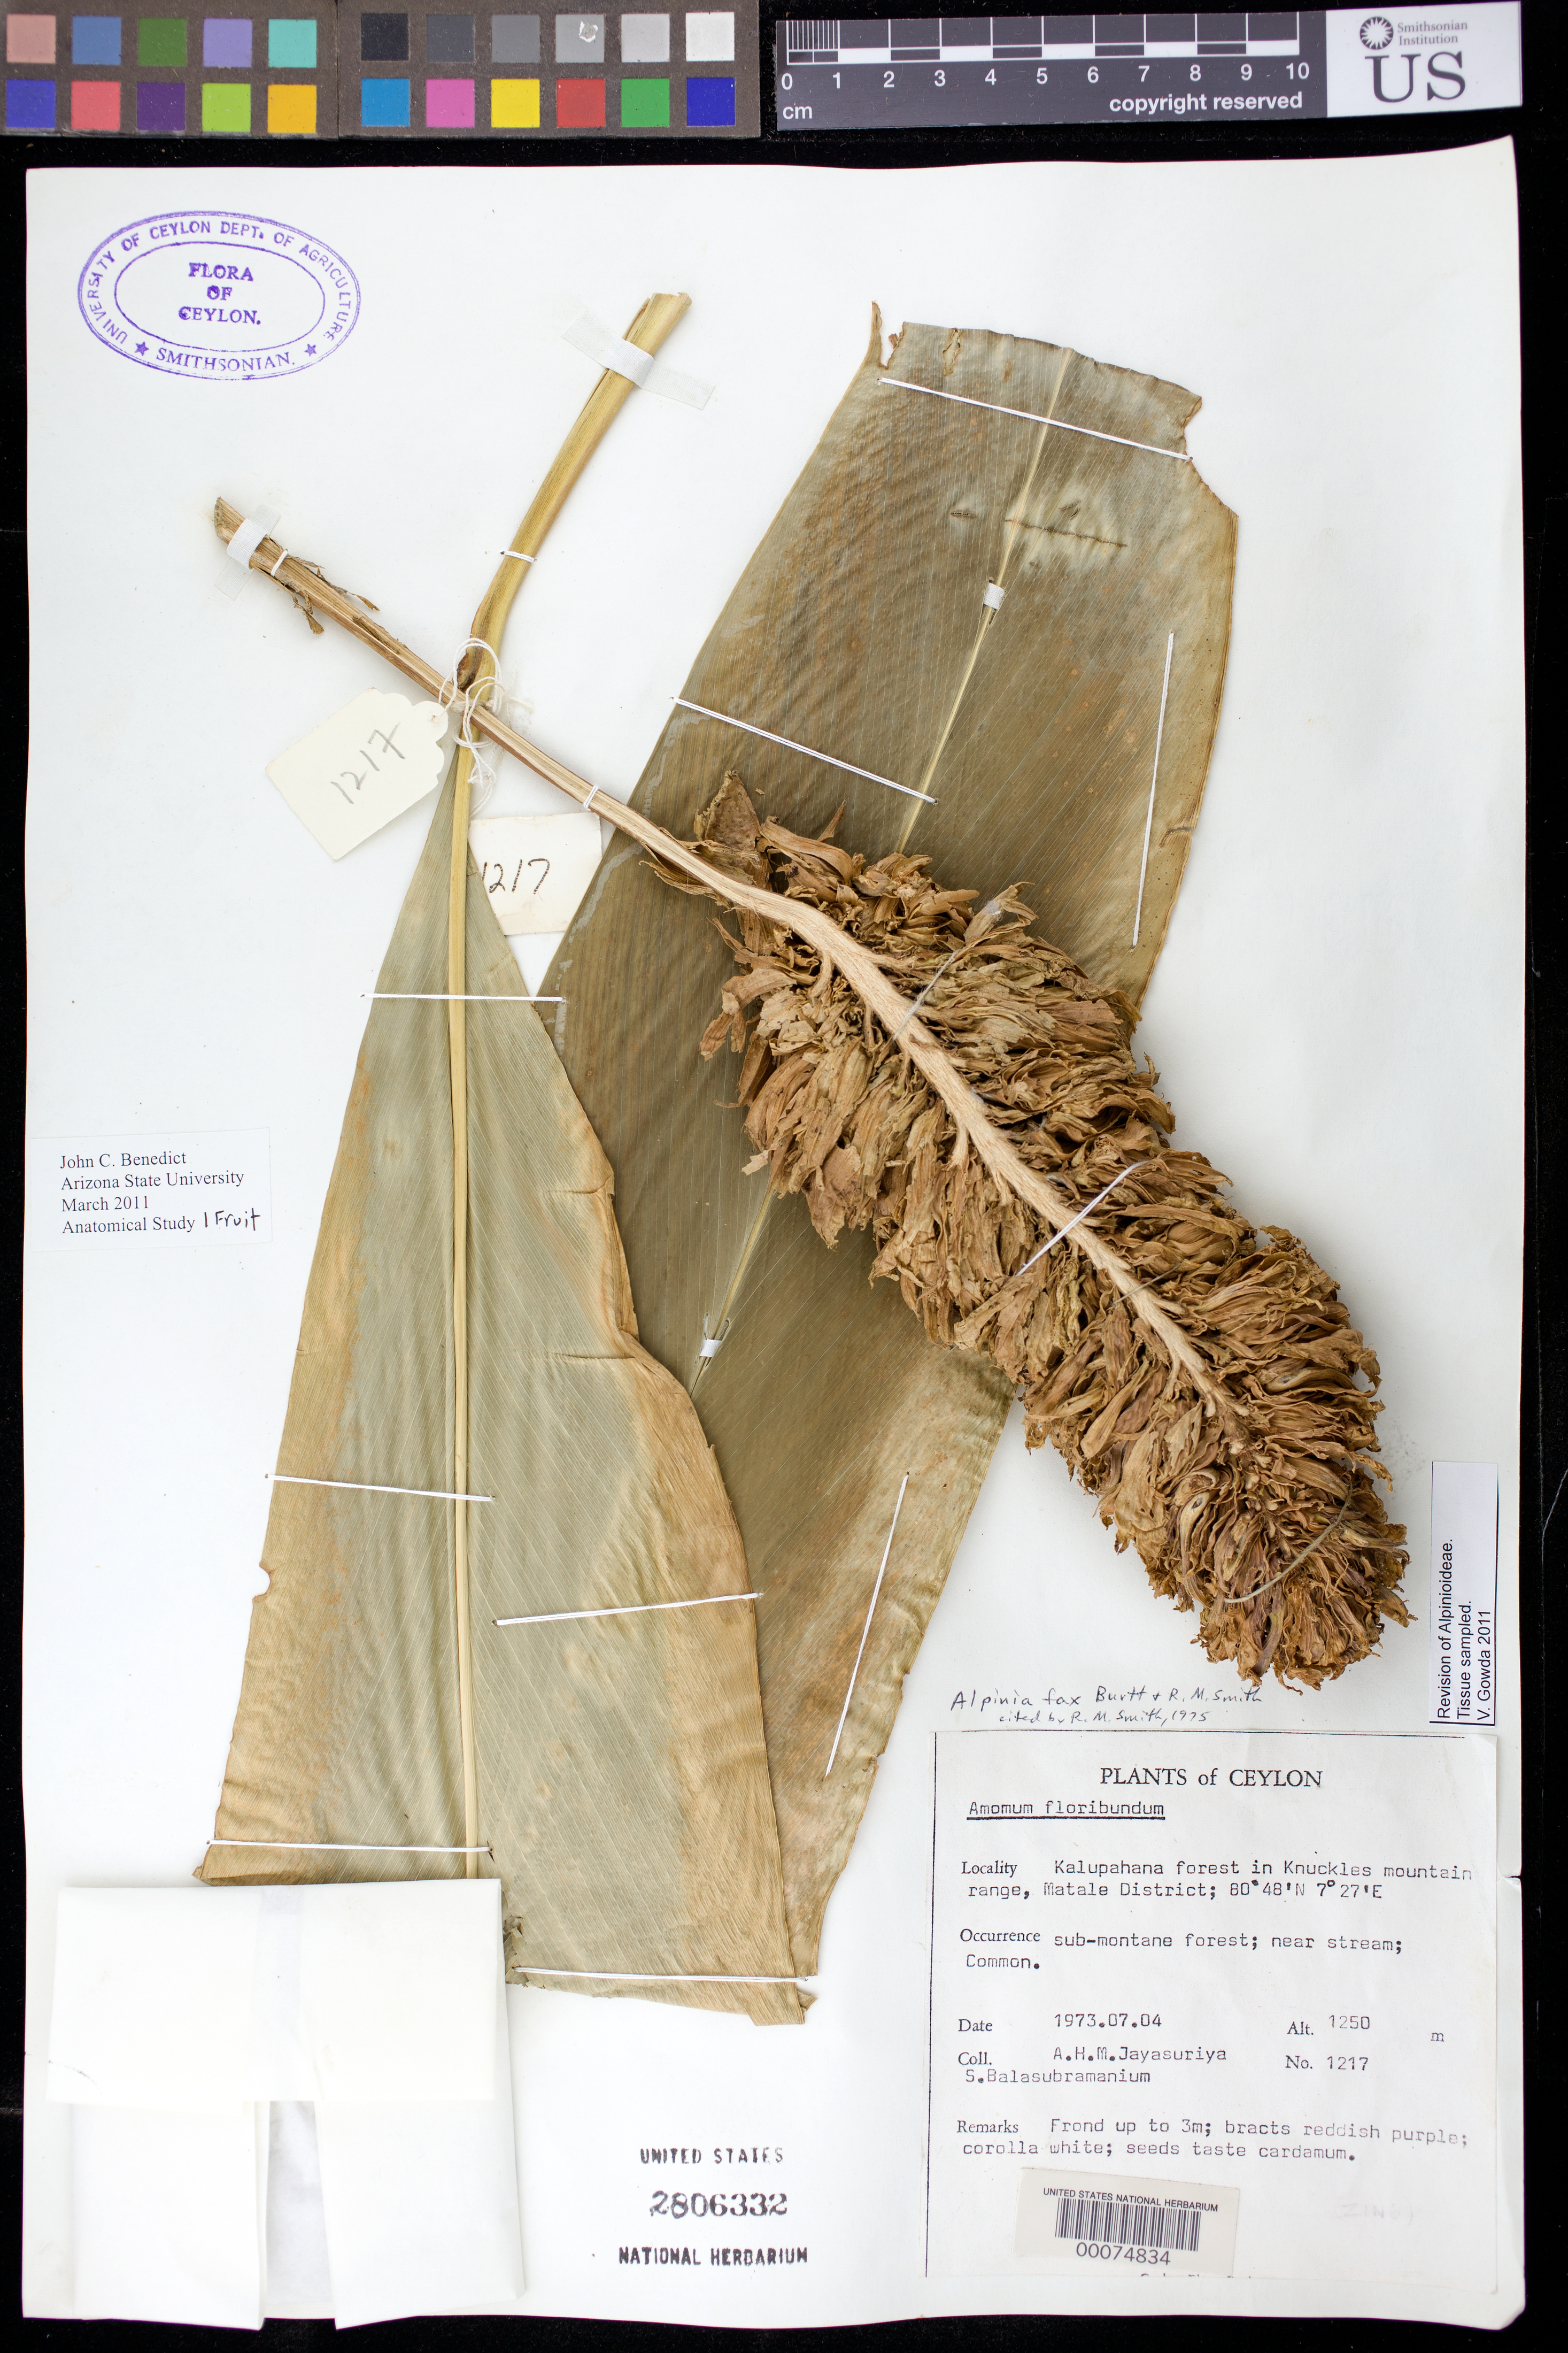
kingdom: Plantae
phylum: Tracheophyta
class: Liliopsida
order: Zingiberales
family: Zingiberaceae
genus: Alpinia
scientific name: Alpinia fax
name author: B.L. Burtt & R.M. Sm.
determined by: Smith, R. M.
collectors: A. H. Jayasuriya & S. Balasubramaniam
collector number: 1217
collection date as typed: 04 Jul 1973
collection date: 1973-07-04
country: Sri Lanka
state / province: Central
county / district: Matale Dist.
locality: Kalupahana forest in knuckles mountain range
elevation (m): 1250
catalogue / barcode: US 2806332